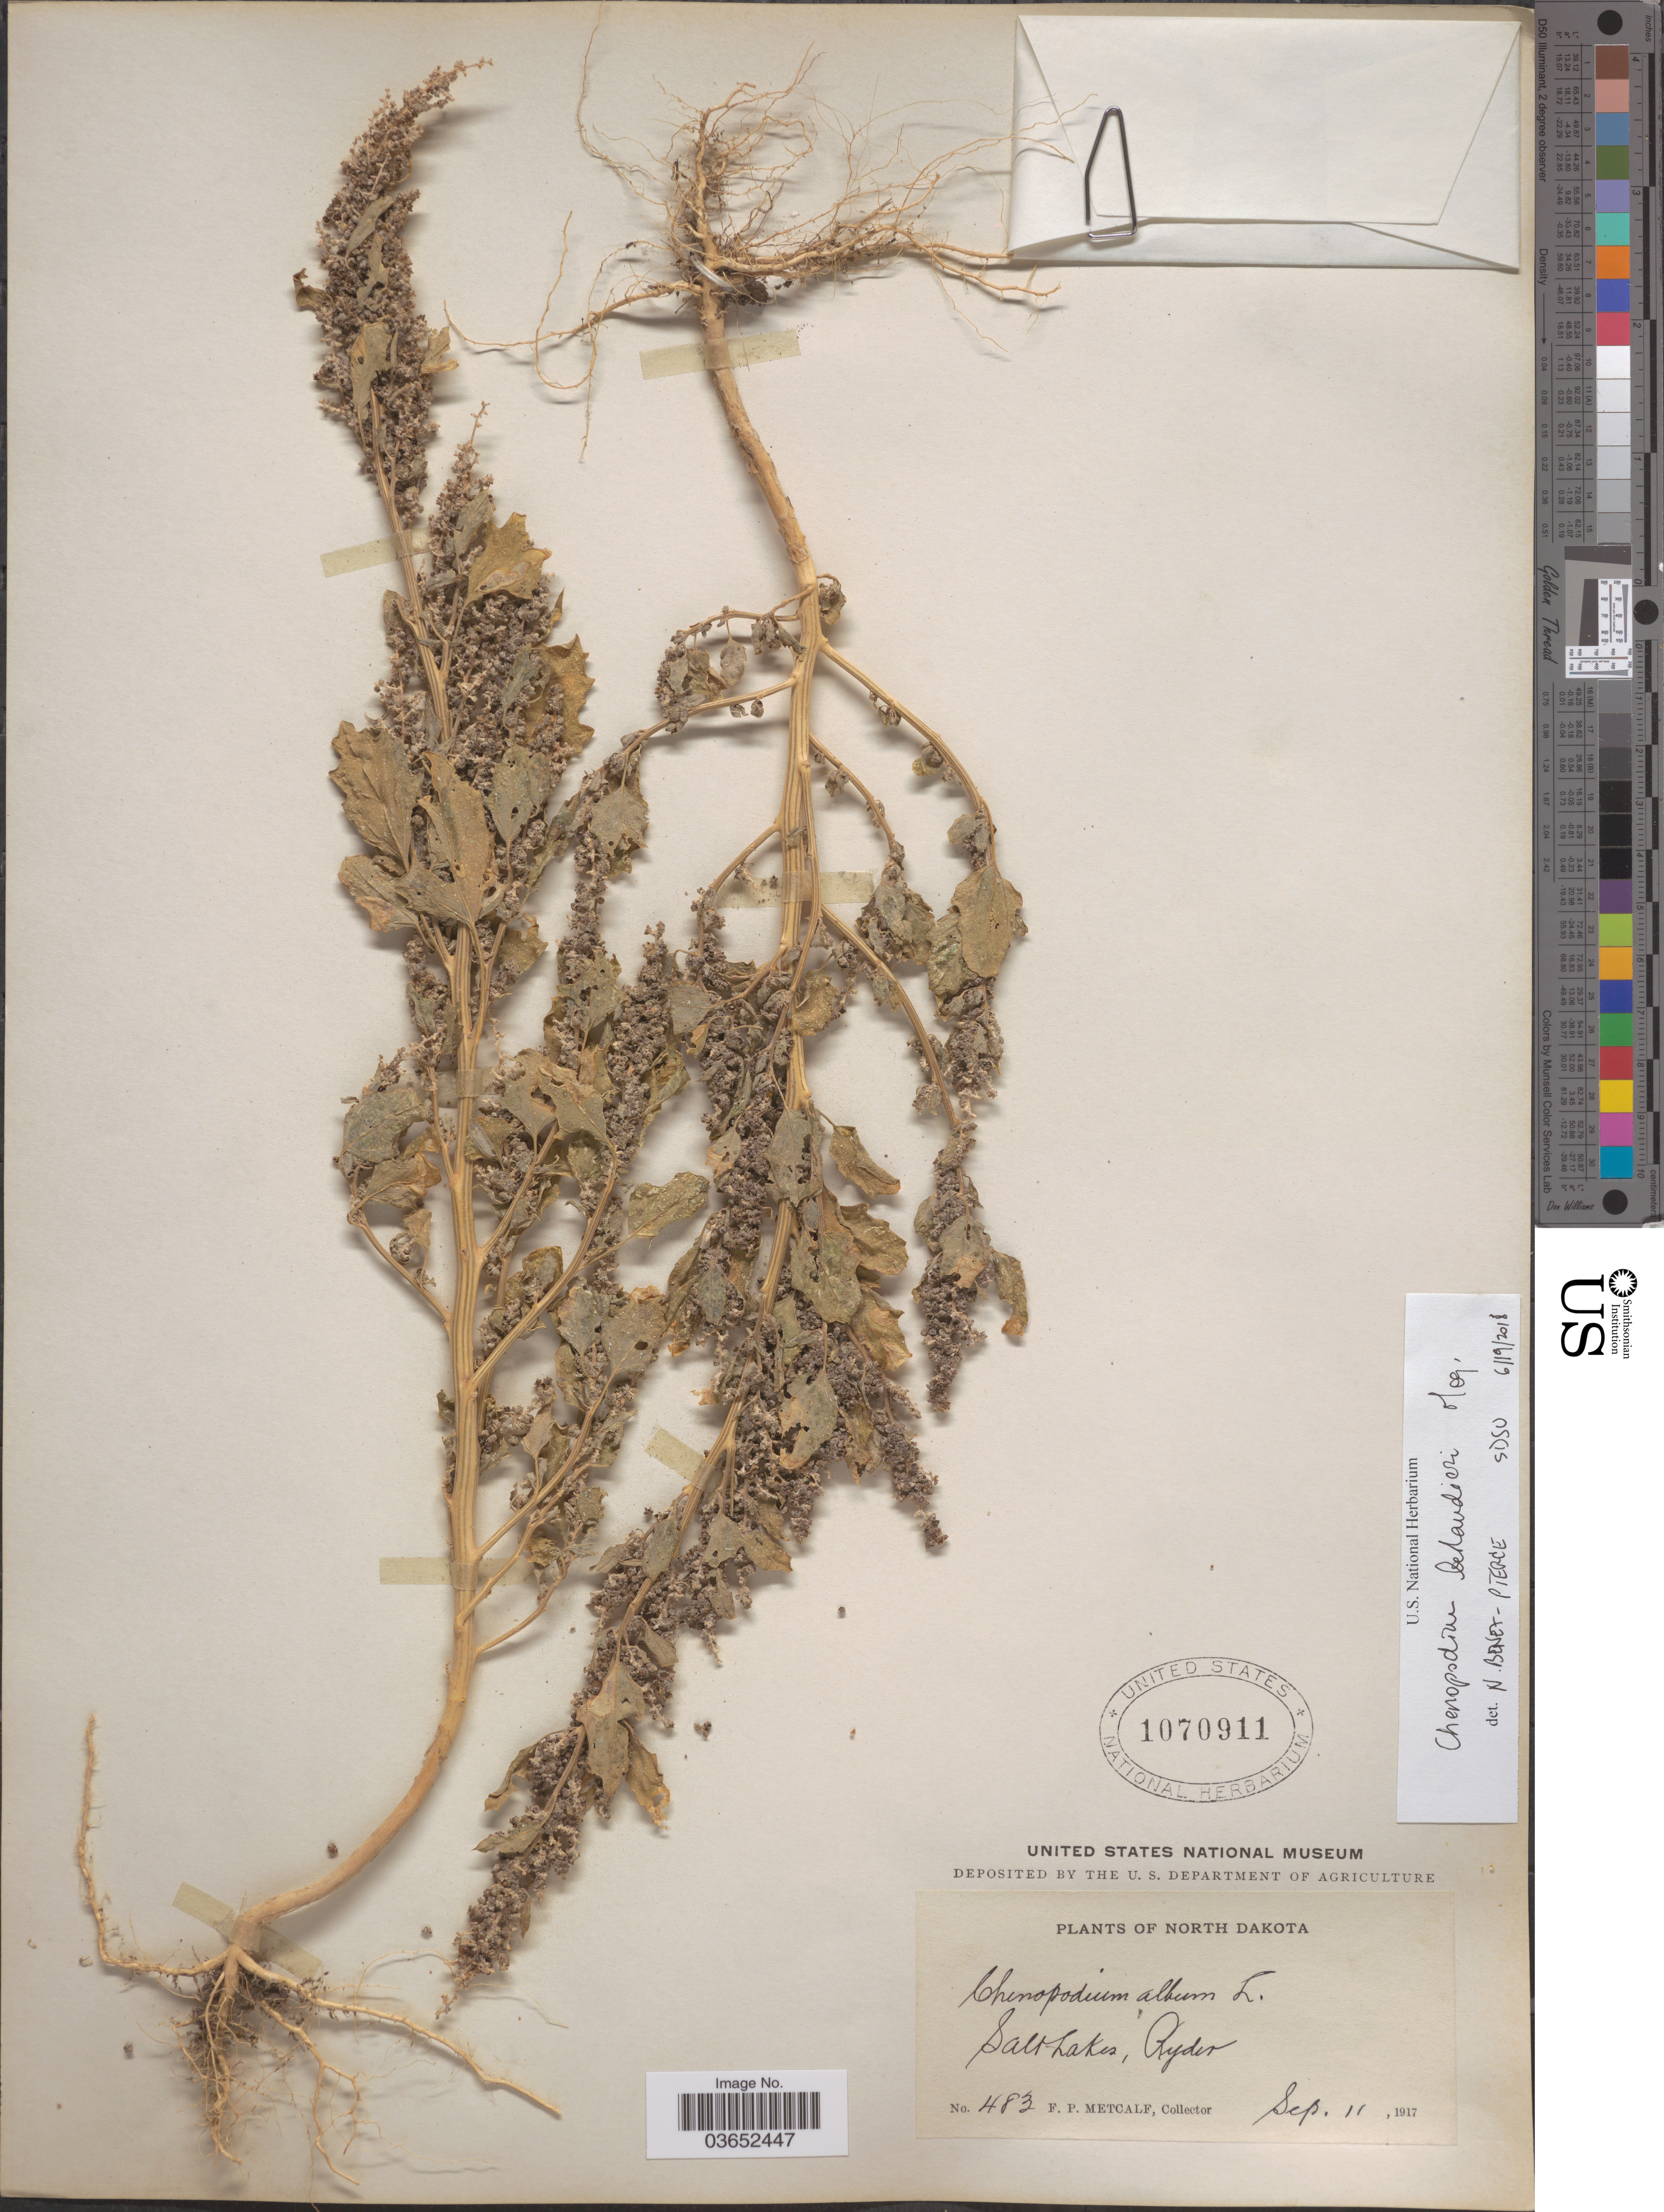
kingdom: Plantae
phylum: Tracheophyta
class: Magnoliopsida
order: Caryophyllales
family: Amaranthaceae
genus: Chenopodium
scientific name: Chenopodium berlandieri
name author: Moq.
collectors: F. Metcalf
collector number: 483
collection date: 1917-09-11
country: United States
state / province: North Dakota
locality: Salt Lakes, Ryder.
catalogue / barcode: US 1070911